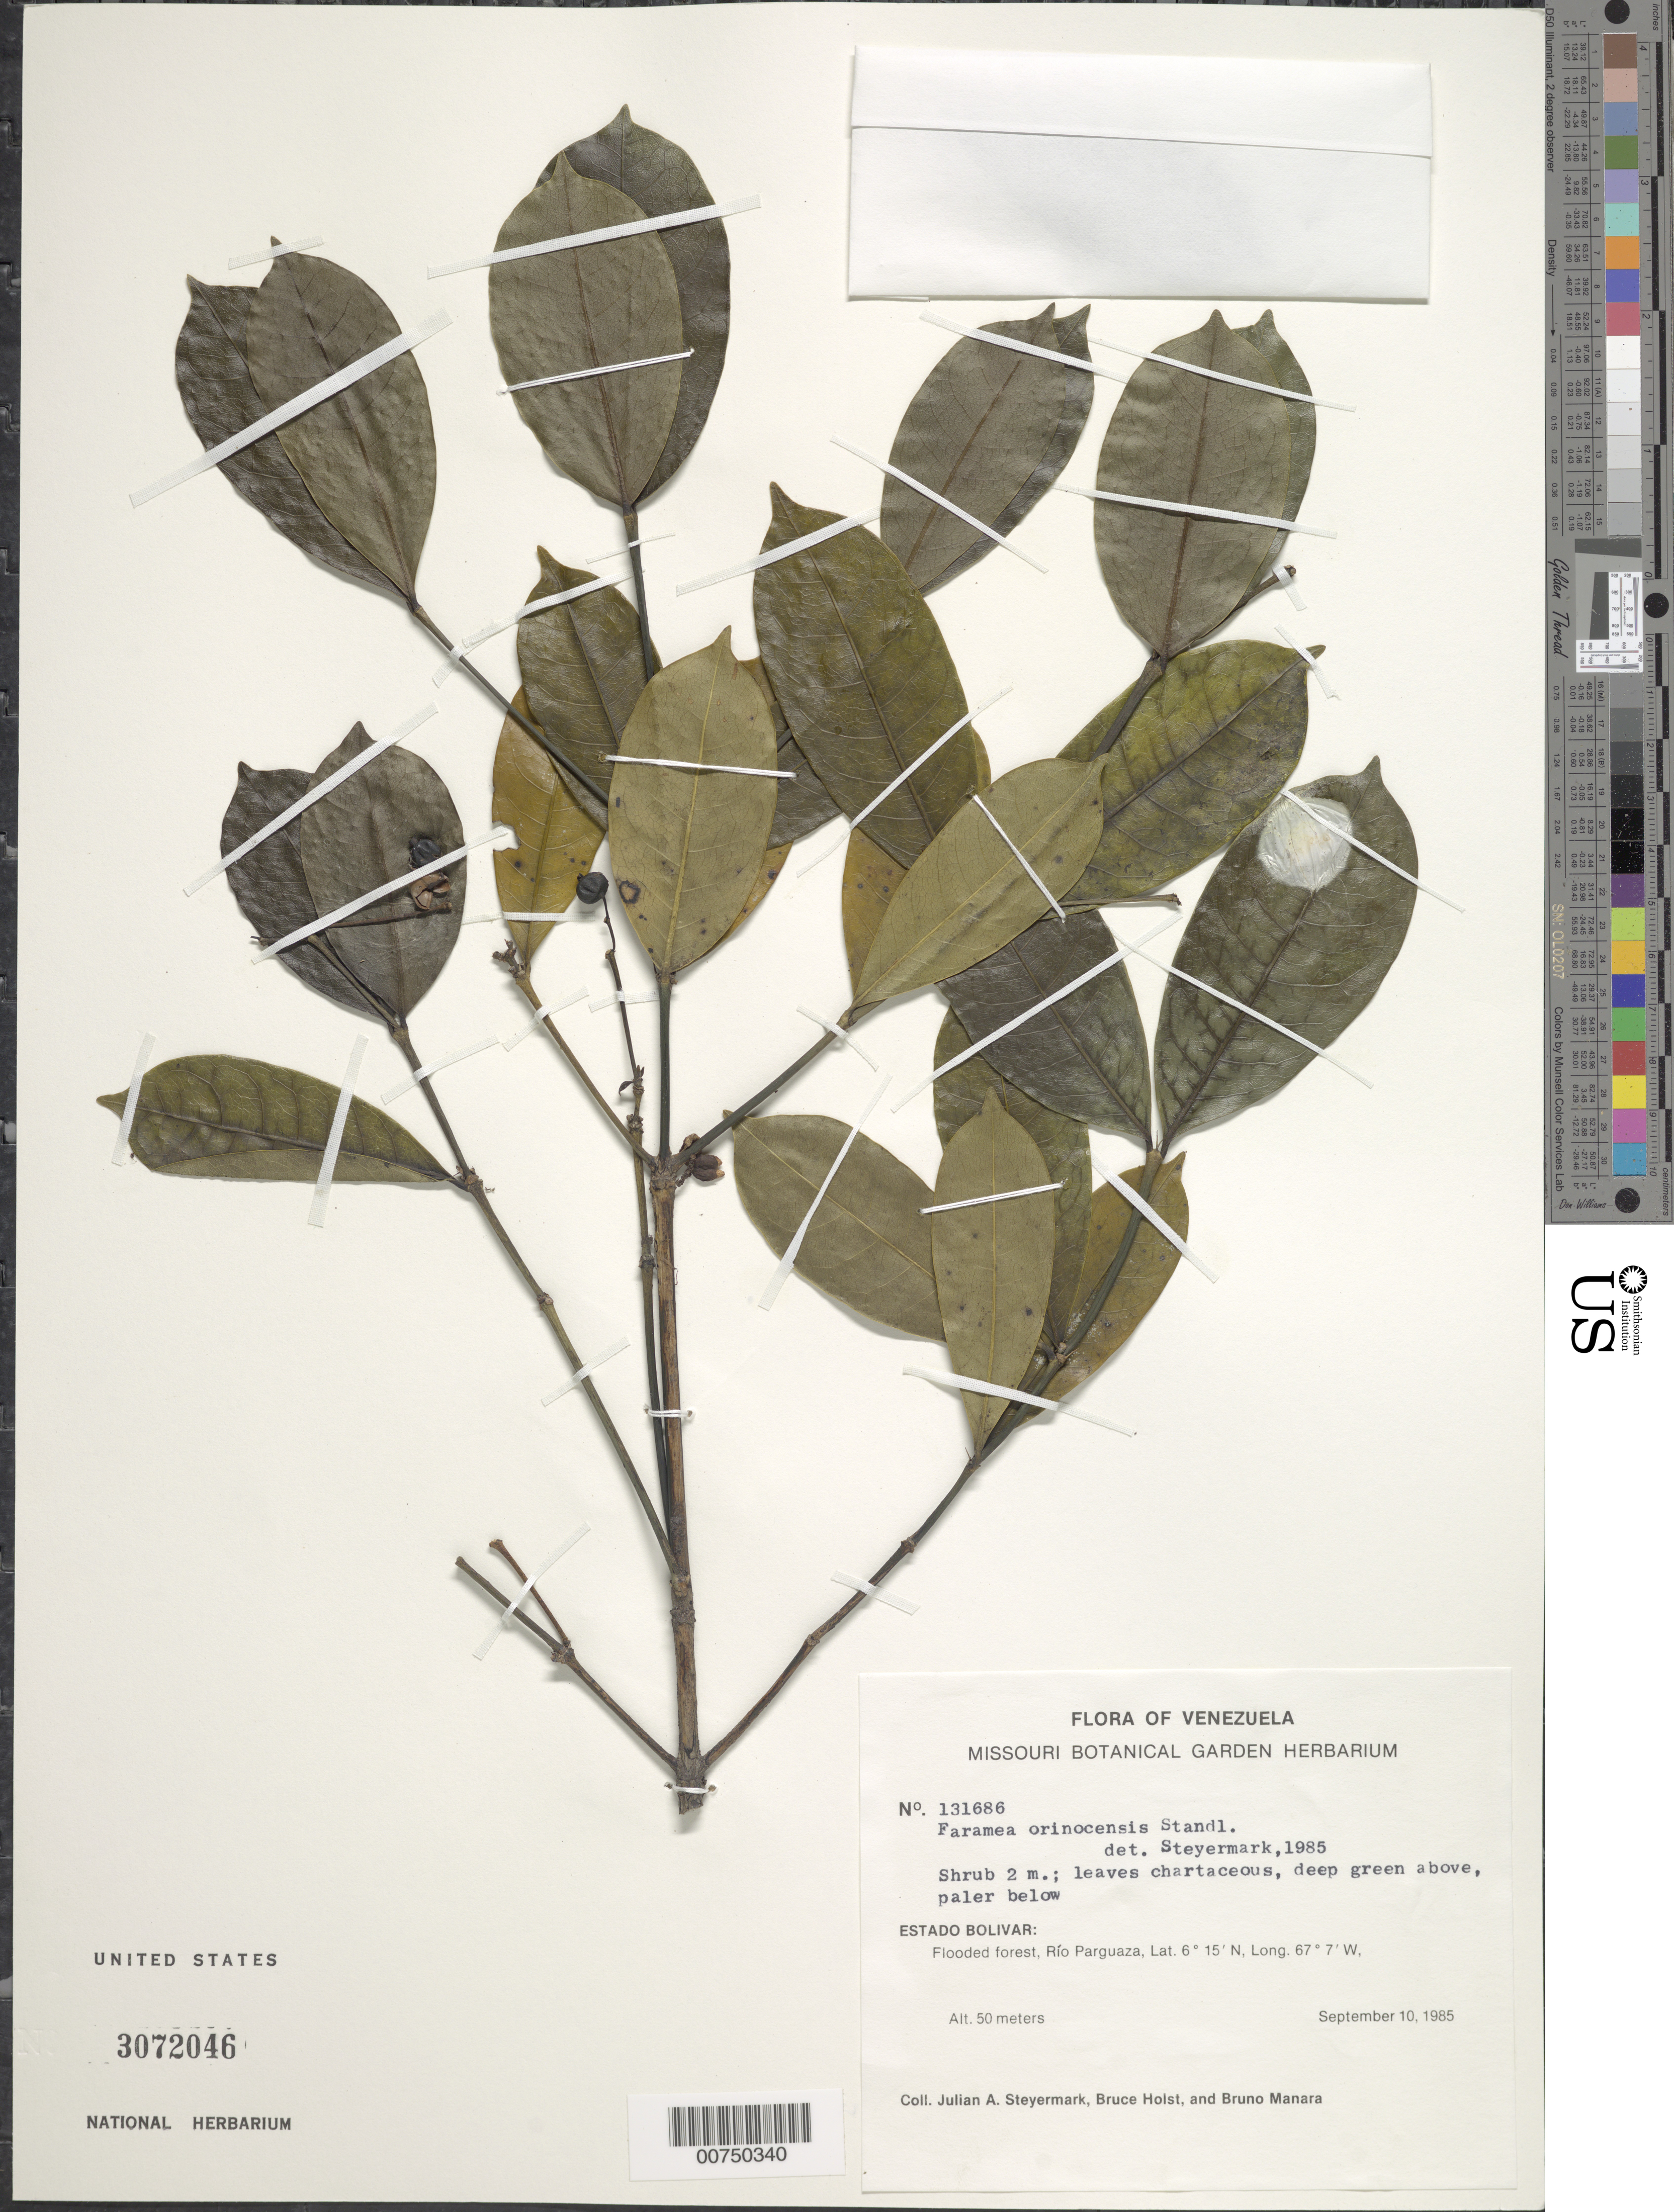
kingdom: Plantae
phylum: Tracheophyta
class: Magnoliopsida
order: Gentianales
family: Rubiaceae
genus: Faramea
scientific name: Faramea orinocensis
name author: Standl.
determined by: Steyermark, Julian A., (VEN)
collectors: J. Steyermark, B. Holst & B. Manara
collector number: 131686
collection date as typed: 10-Sep-85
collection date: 1985-09-10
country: Venezuela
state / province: Bolívar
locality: Rio Parguaza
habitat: Flooded forest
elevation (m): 50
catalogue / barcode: US 3072046